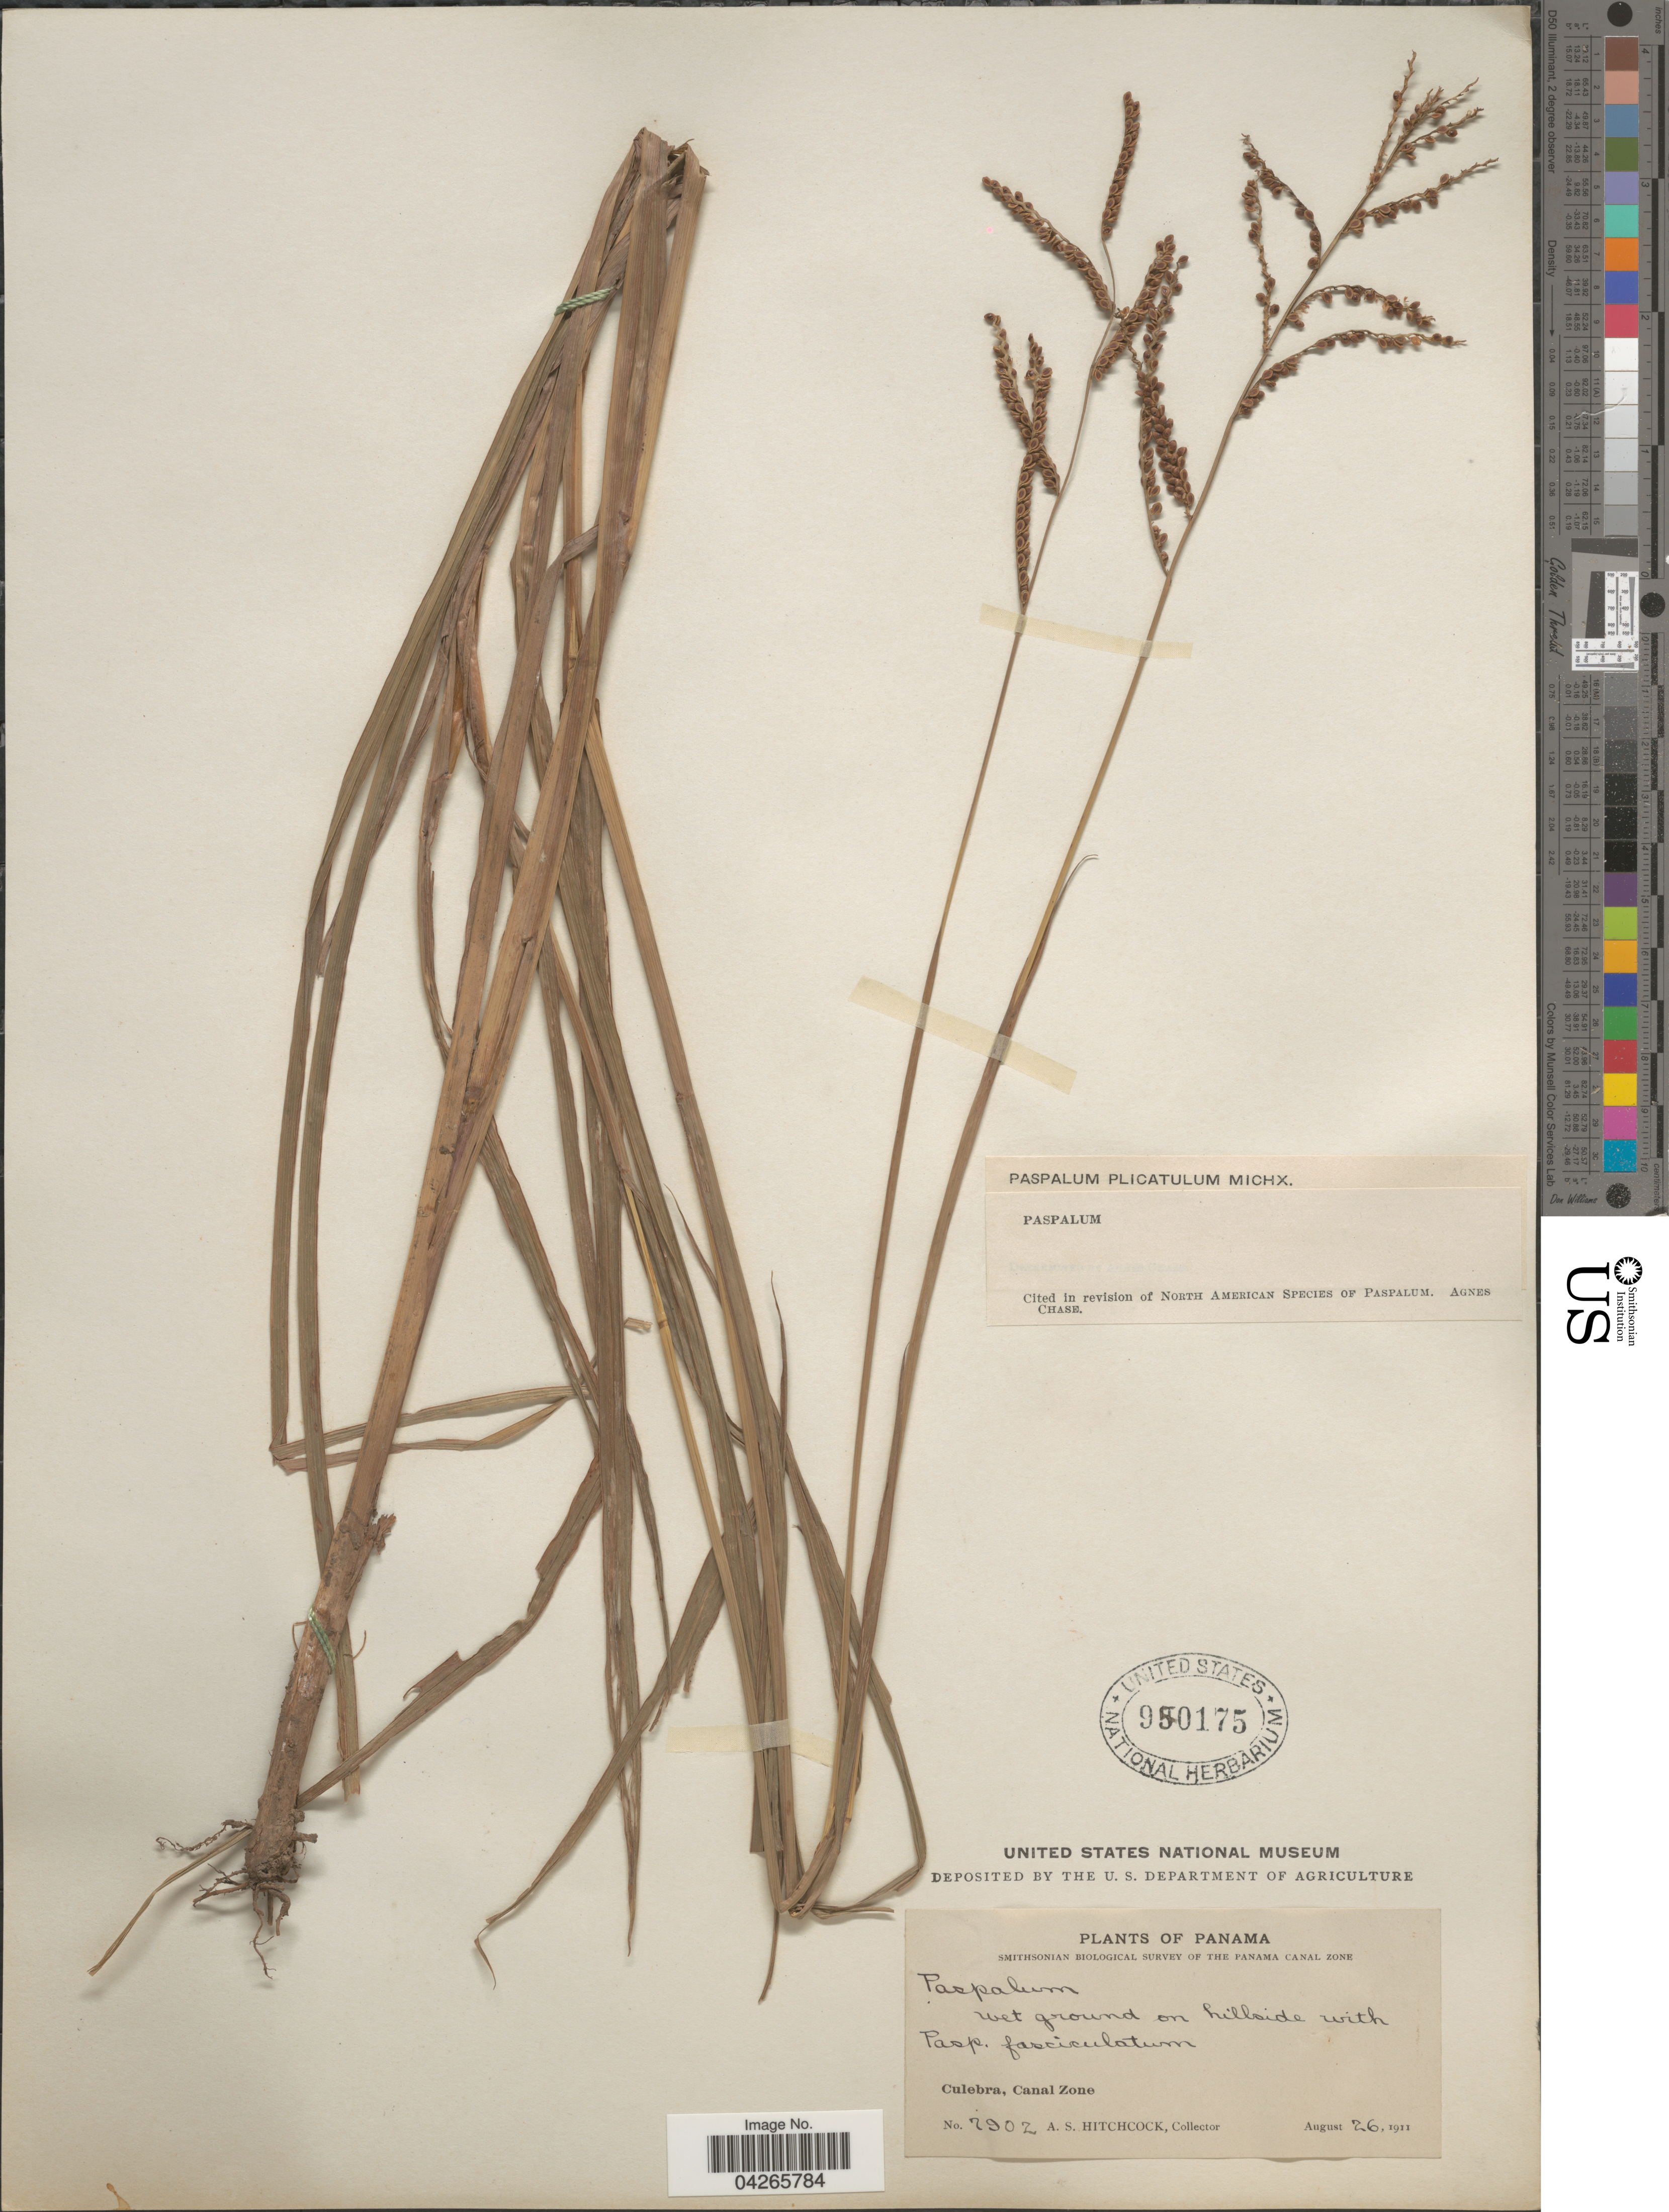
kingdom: Plantae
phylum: Tracheophyta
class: Liliopsida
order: Poales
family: Poaceae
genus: Paspalum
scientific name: Paspalum plicatulum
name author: Michx.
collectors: A. S. Hitchcock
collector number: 7902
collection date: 1911-08-26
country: Panama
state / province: Colón / Panamá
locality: Smithsonian Biological Survey of the Panama Canal Zone. Wet ground on hillside. Culebra, Canal Zone.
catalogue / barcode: US 950175